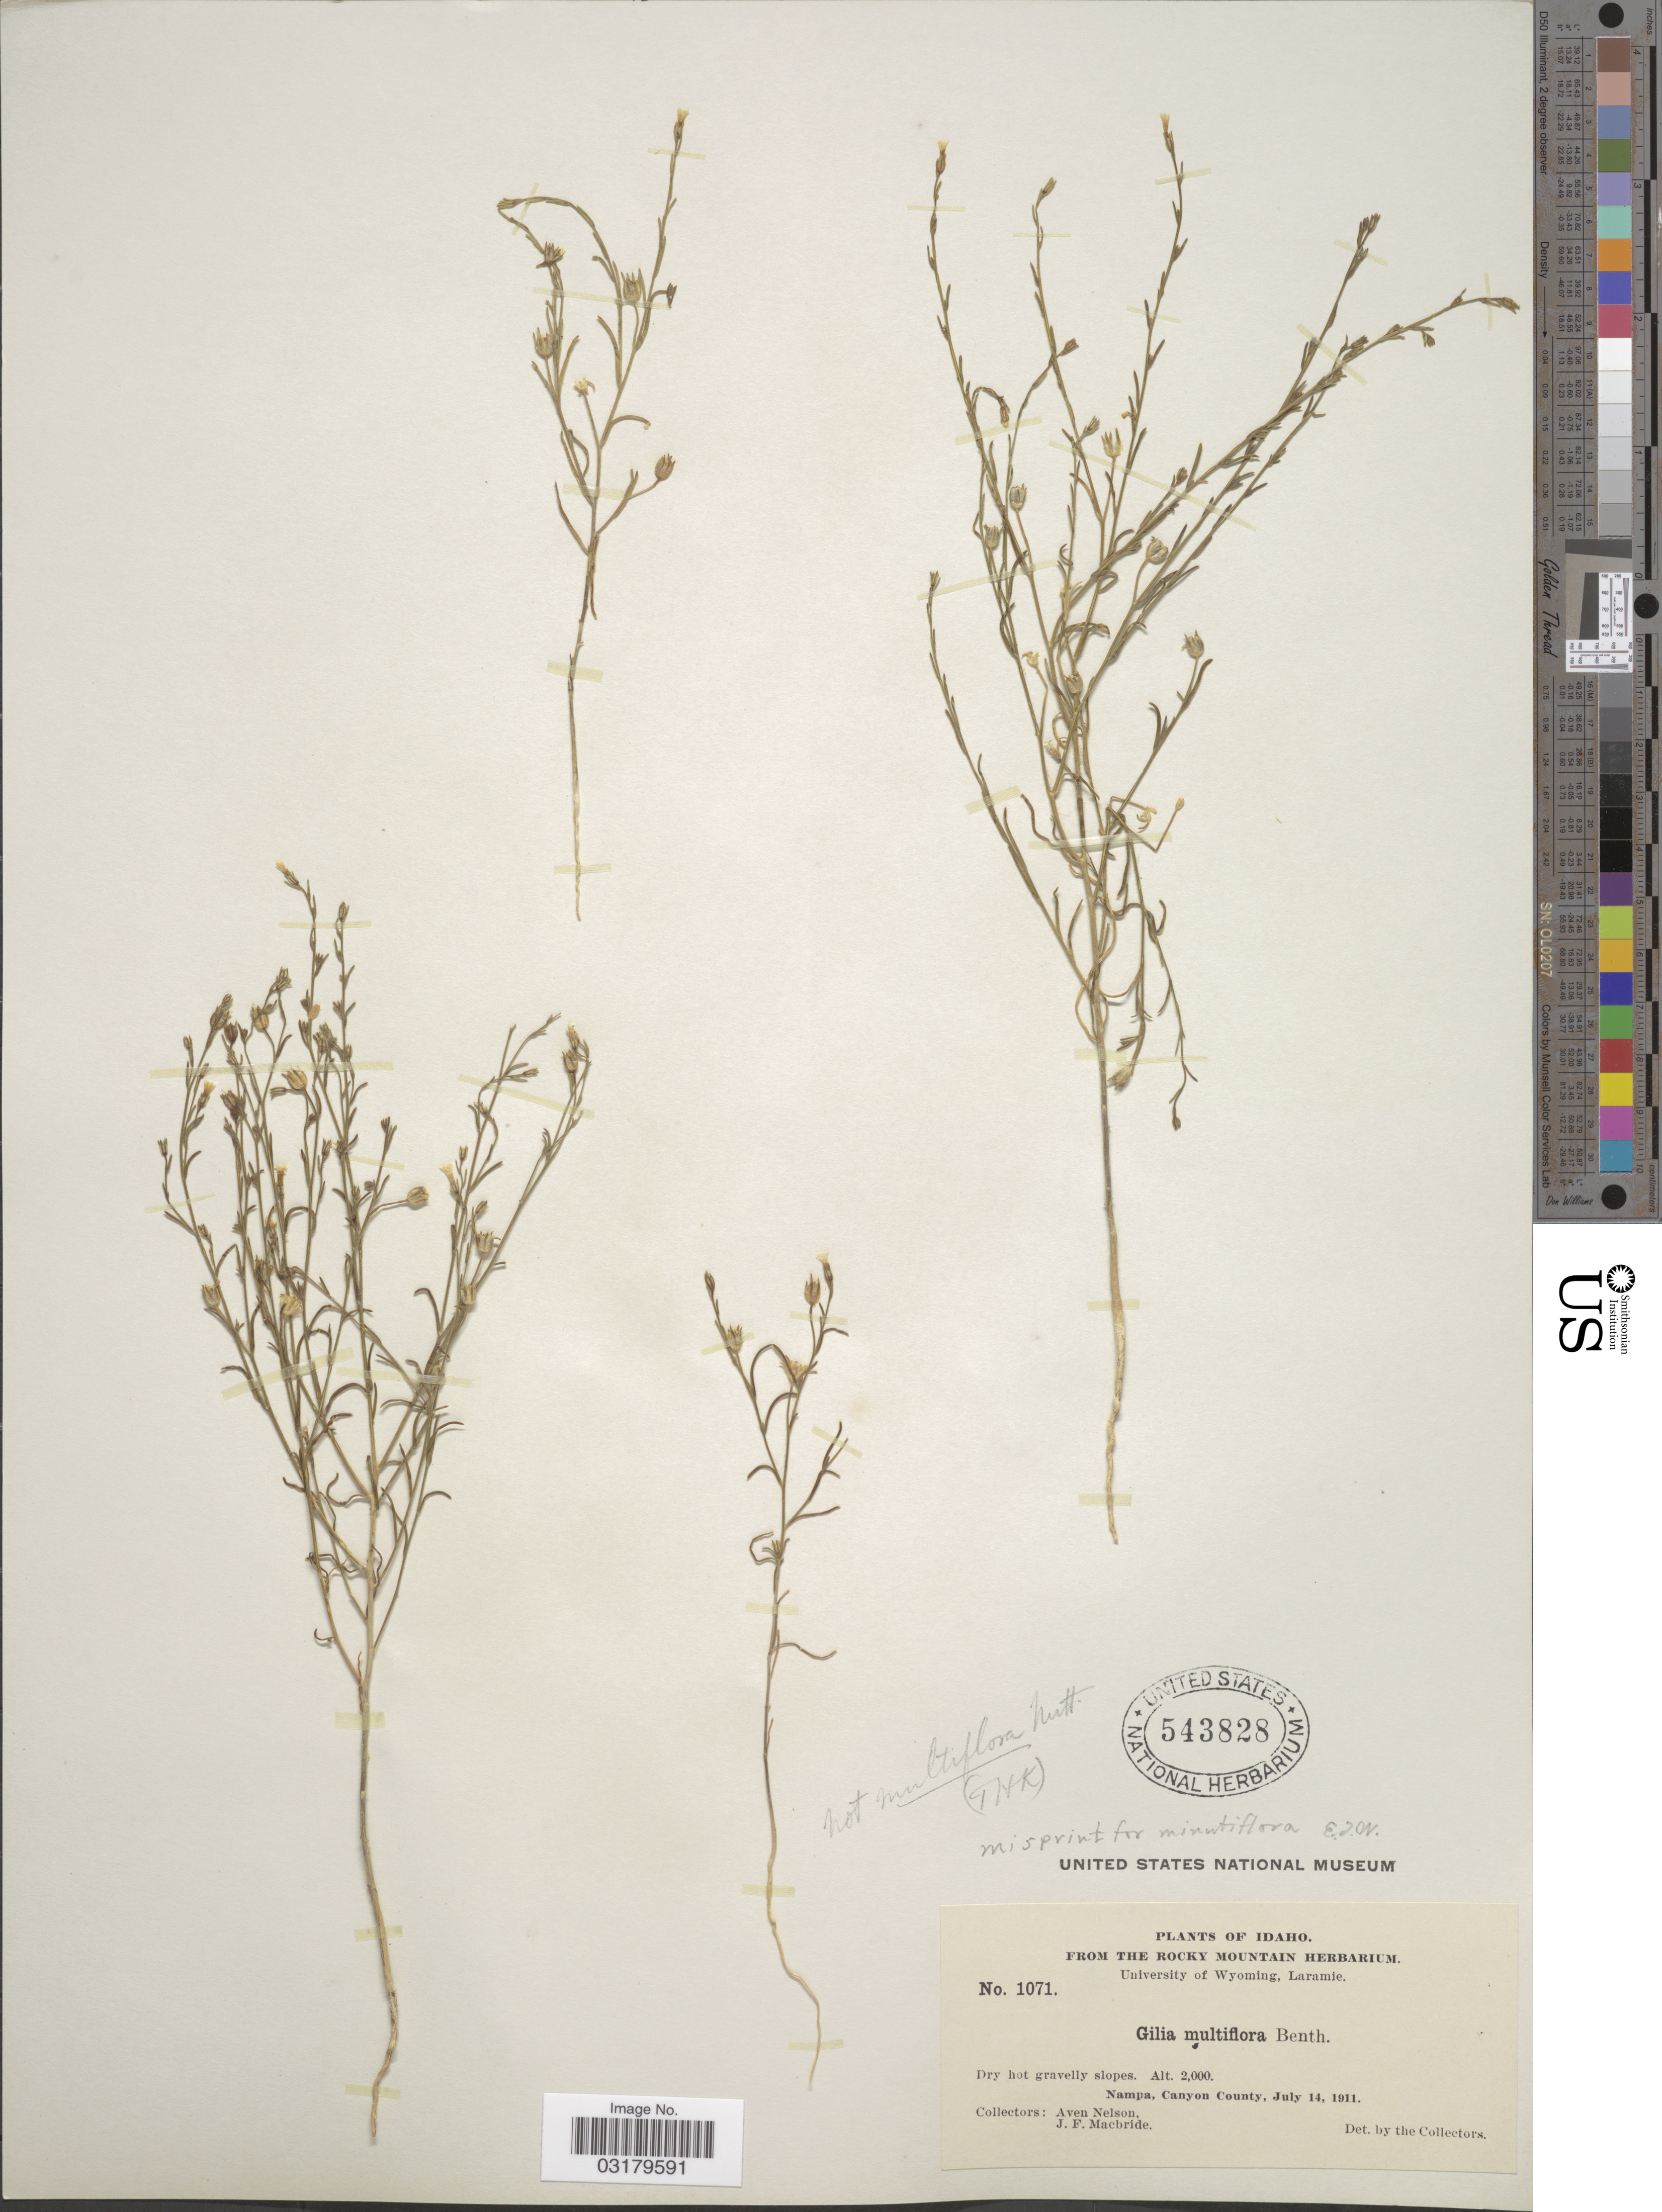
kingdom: Plantae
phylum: Tracheophyta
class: Magnoliopsida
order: Ericales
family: Polemoniaceae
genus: Microgilia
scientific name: Microgilia minutiflora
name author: (J.M. Porter & L.A. Johnson) Benth.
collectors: A. Nelson & J. F. Macbride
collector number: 1071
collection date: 1911-07-14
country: United States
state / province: Idaho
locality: Nampa, Canyon County.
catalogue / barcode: US 543828